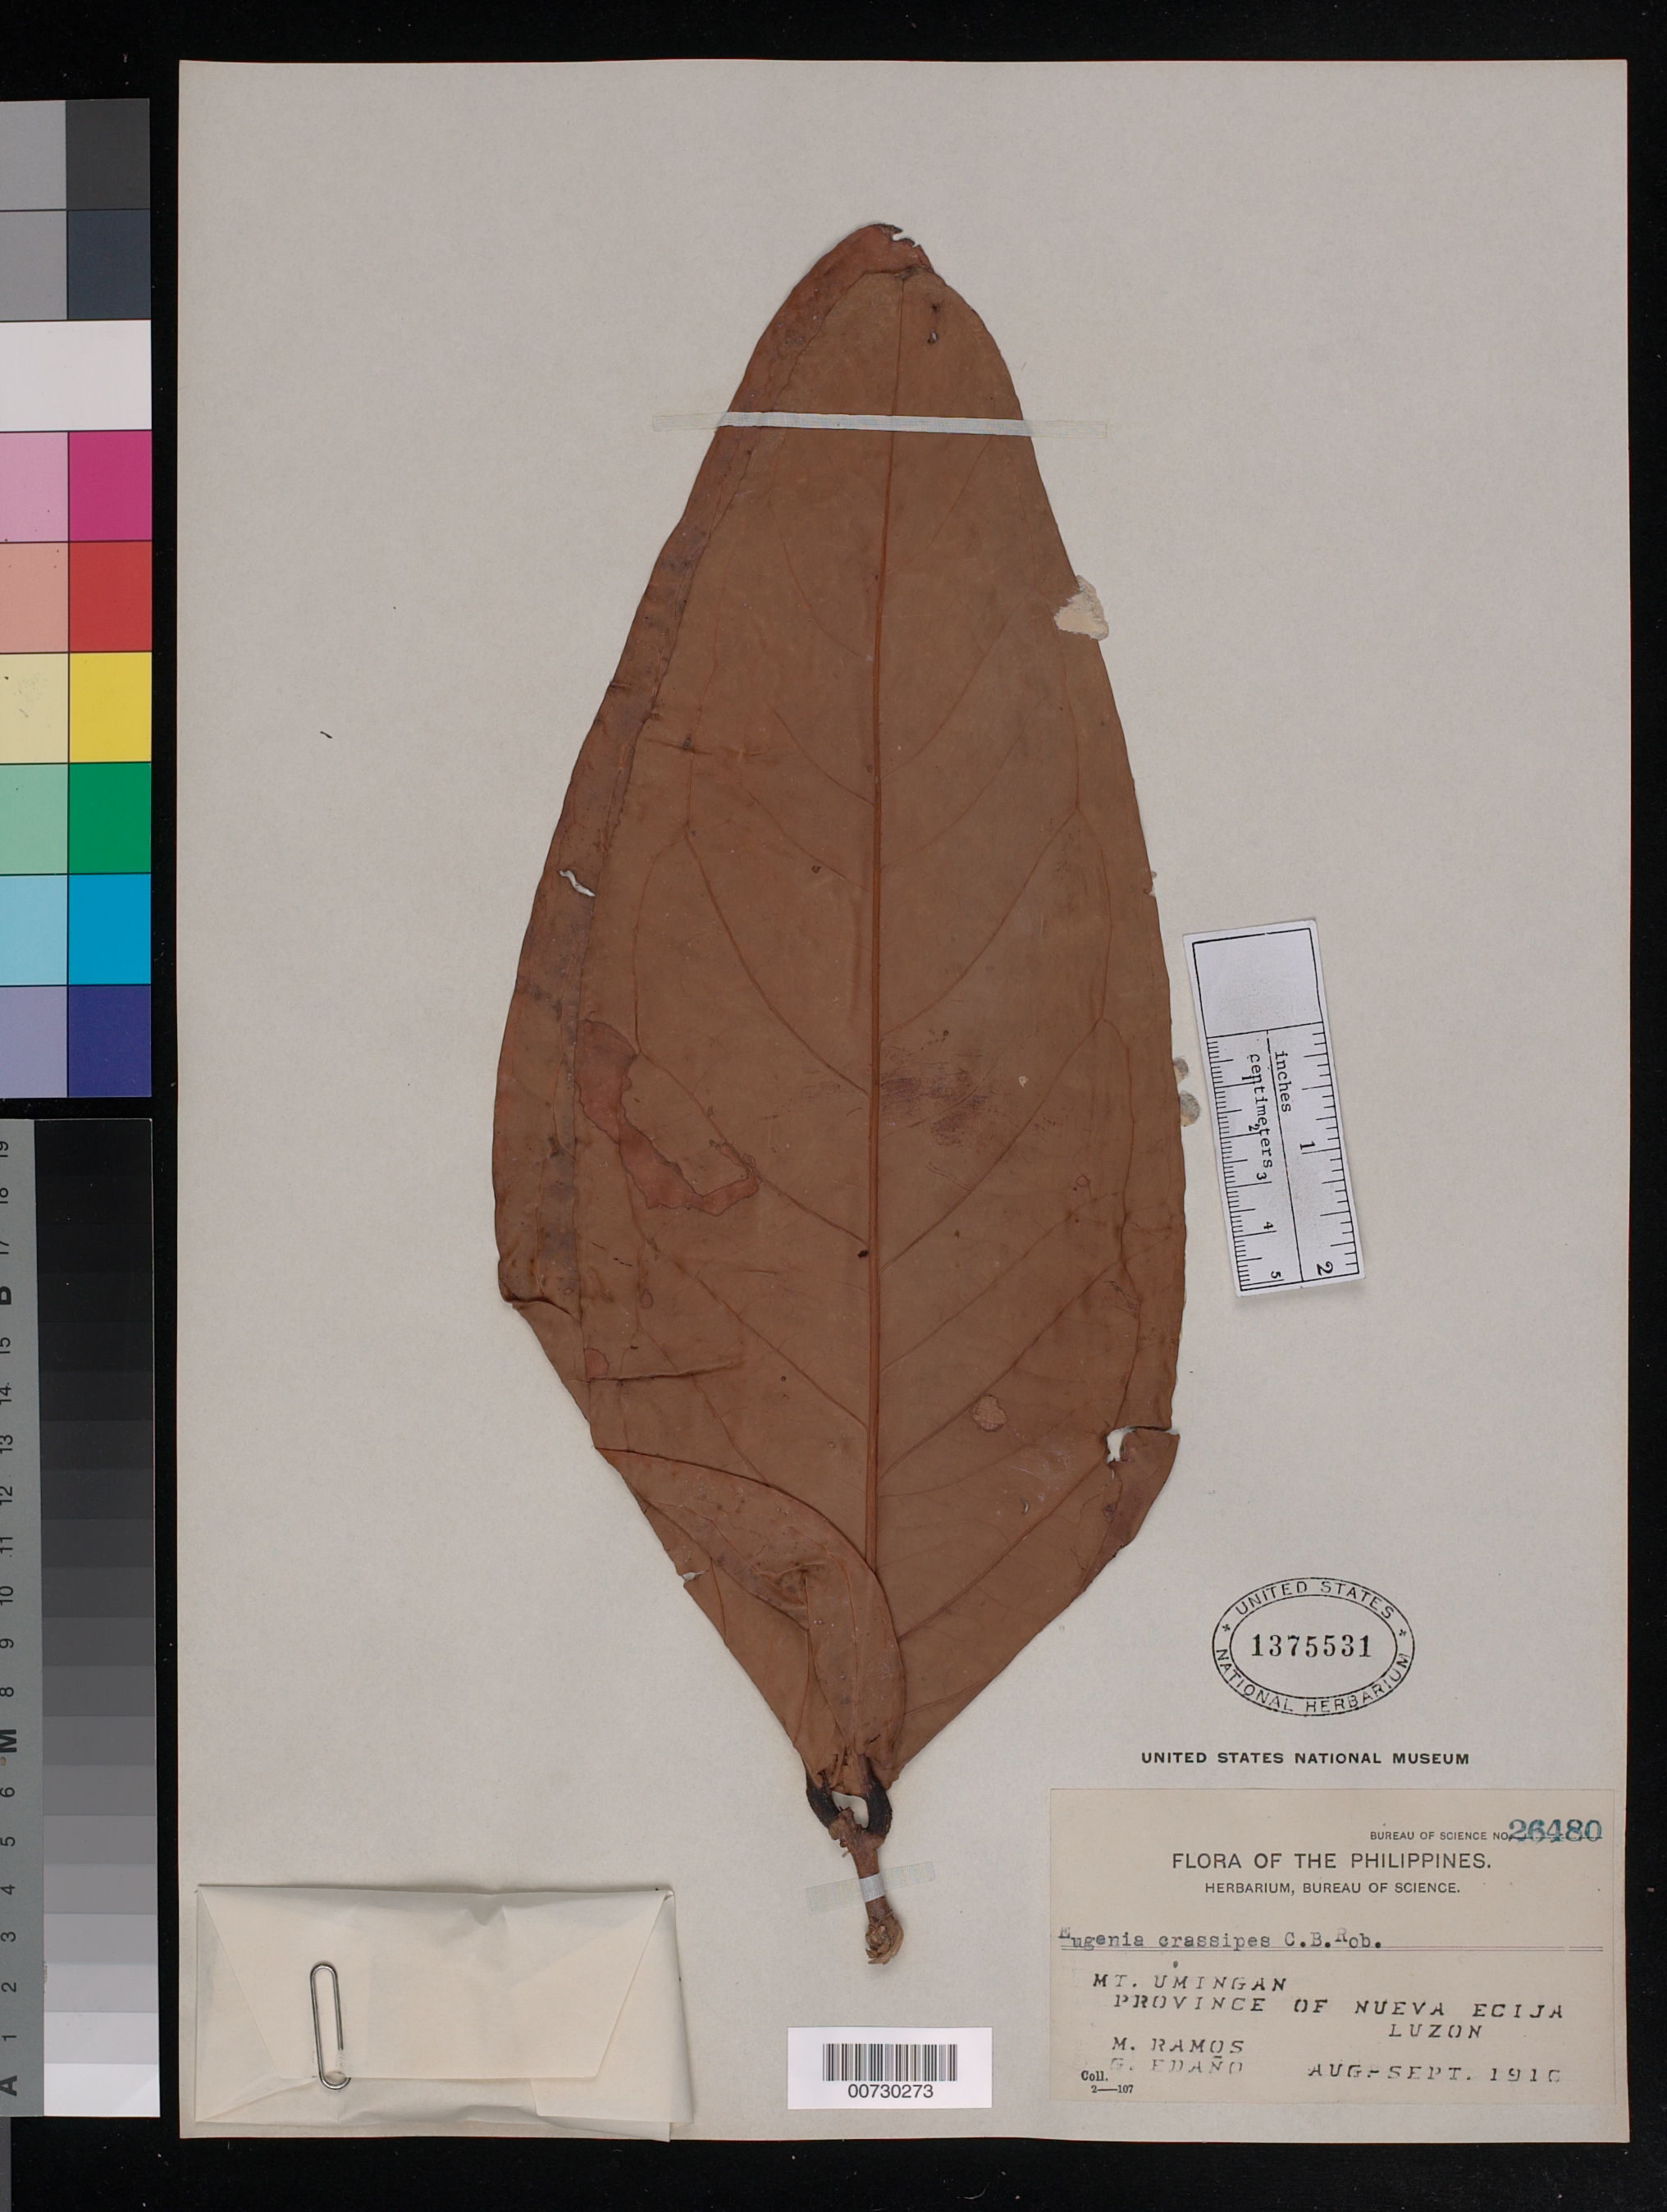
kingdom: Plantae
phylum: Tracheophyta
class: Magnoliopsida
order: Myrtales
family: Myrtaceae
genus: Syzygium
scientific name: Syzygium crassipes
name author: (C.B. Rob.) Merr.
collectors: M. Ramos & G. E. Edaño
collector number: Bur. Sci. 26480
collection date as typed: Aug 1916 to -- Sep 1916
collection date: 1916-08/1916-09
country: Philippines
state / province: Central Luzon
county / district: Nueva Ecija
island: Luzon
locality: Mt. Umingan.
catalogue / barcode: US 1375531